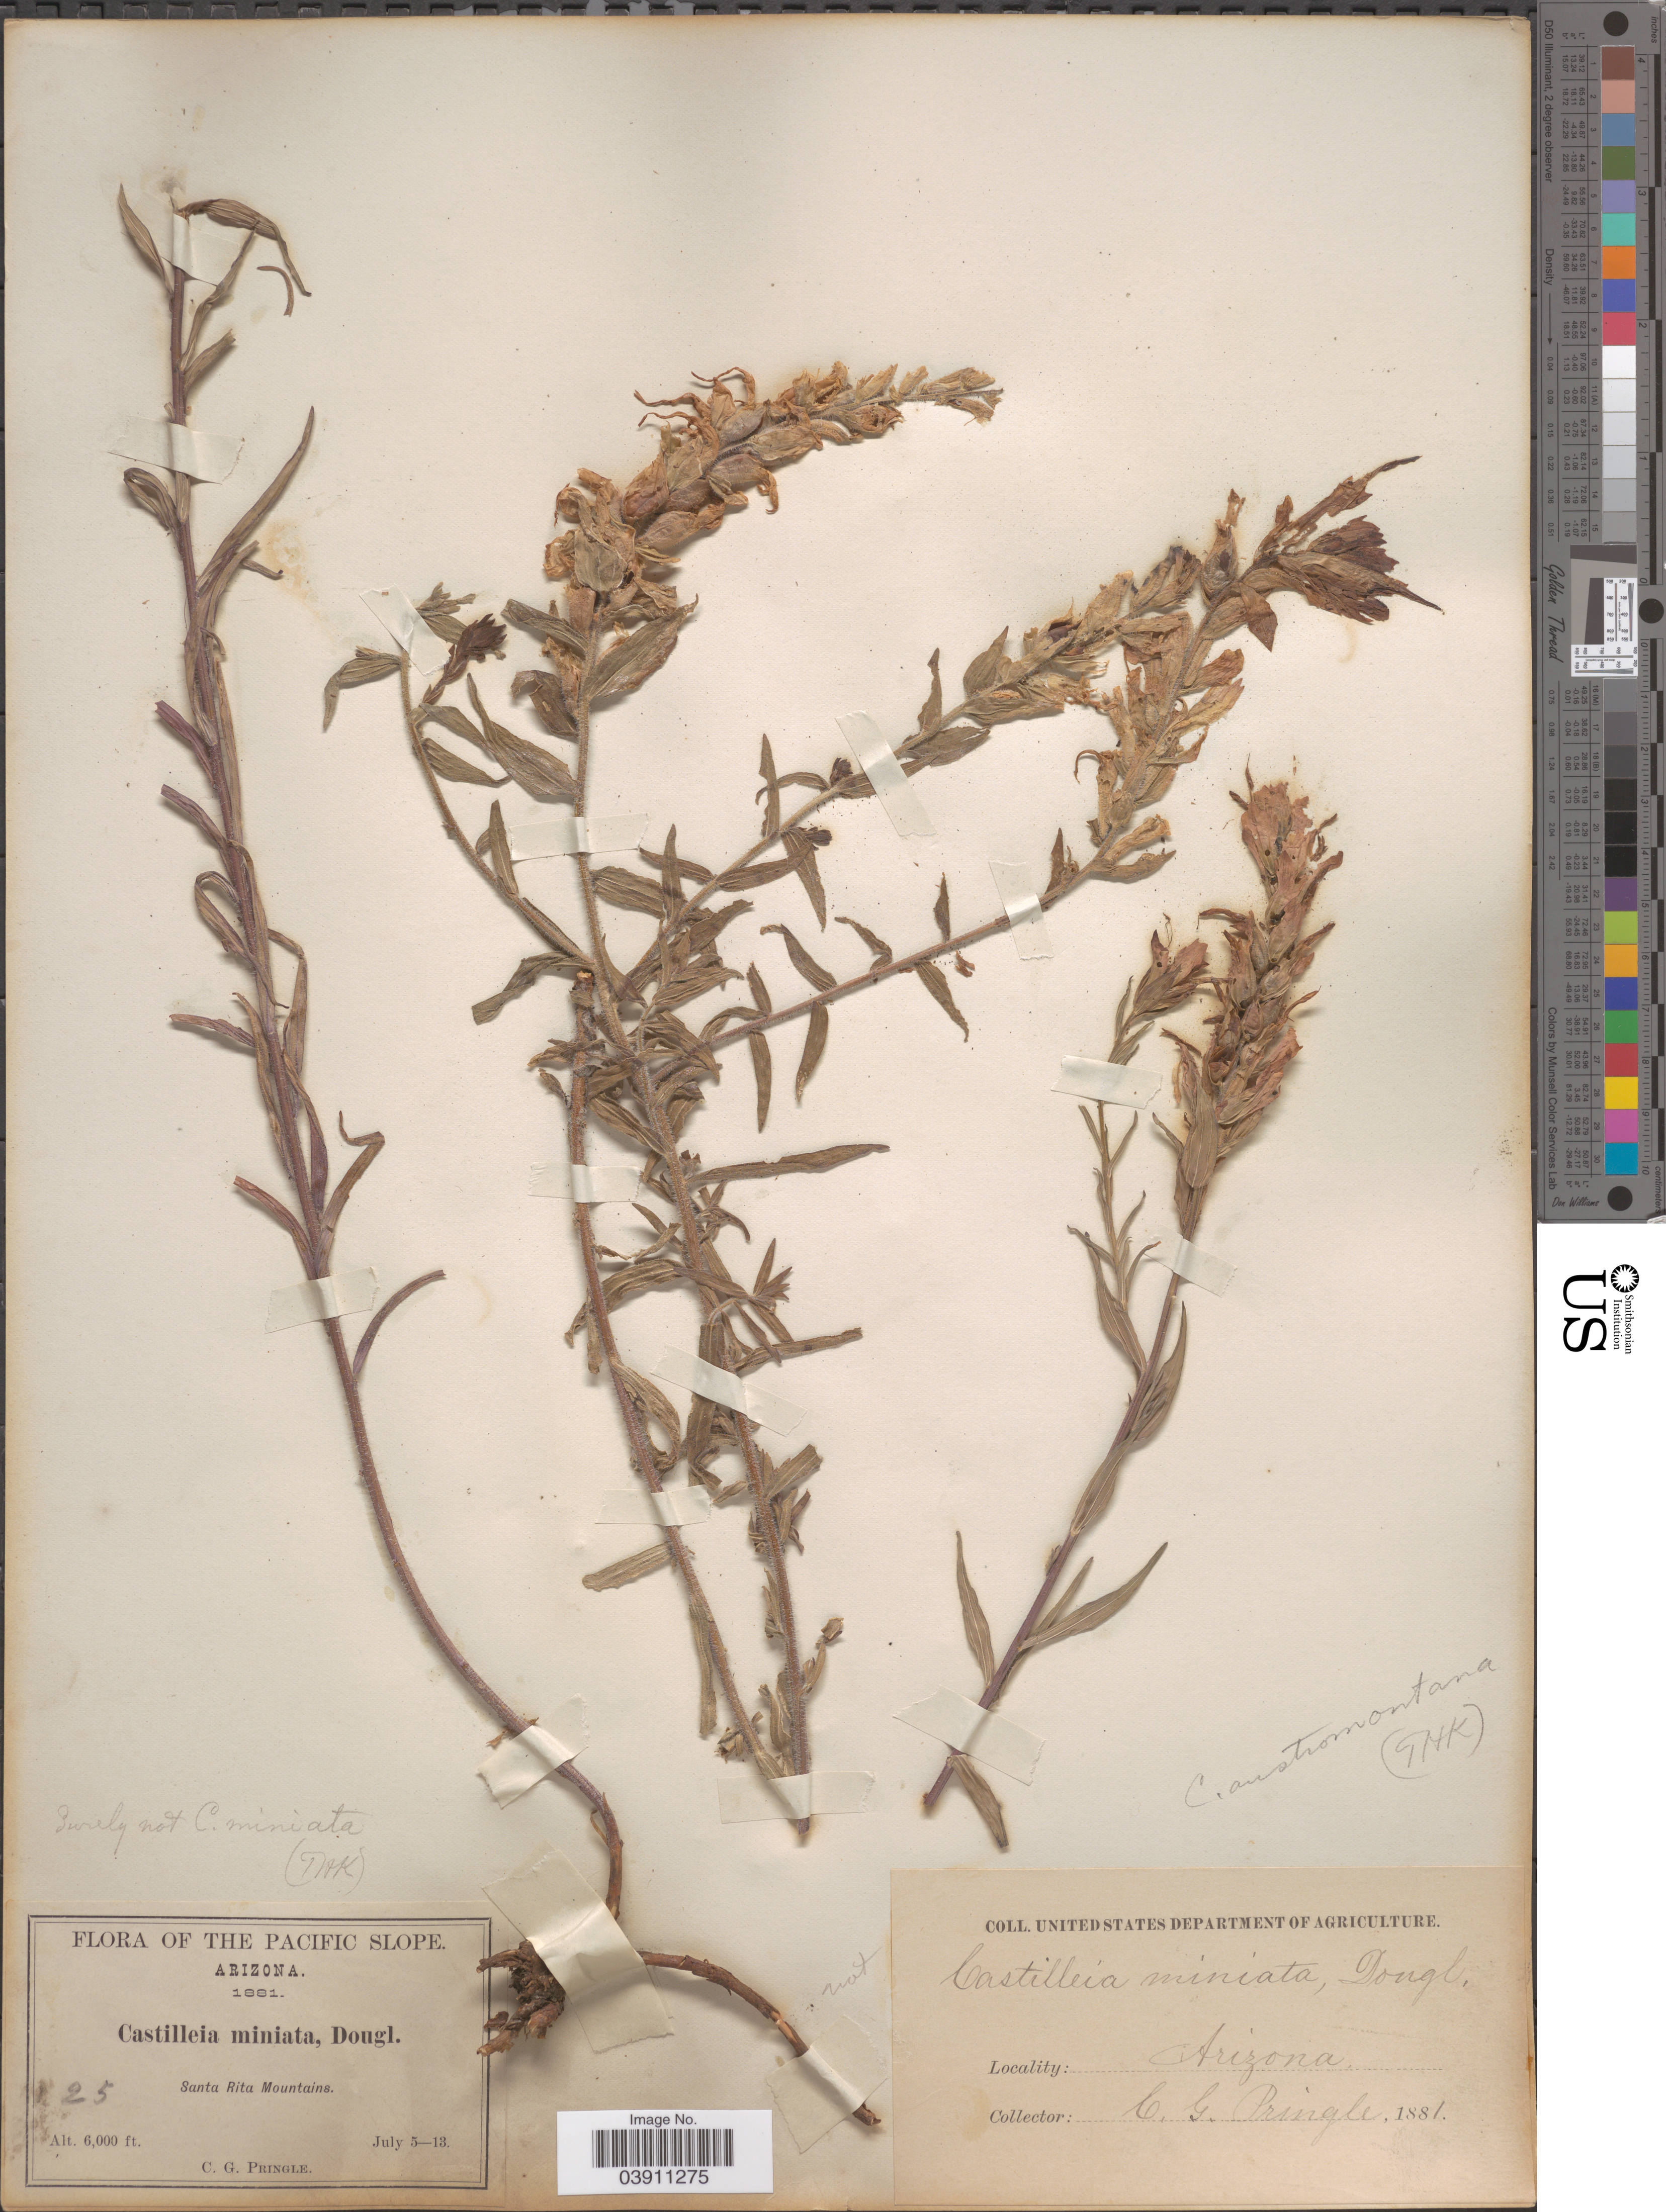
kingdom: Plantae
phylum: Tracheophyta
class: Magnoliopsida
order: Lamiales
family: Orobanchaceae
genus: Castilleja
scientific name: Castilleja austromontana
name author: Standl. & Blumer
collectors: C. G. Pringle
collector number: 25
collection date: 1881-07-05/1881-07-13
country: United States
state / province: Arizona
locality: Pacific Slope. Santa Rita Mountains.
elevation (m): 1829